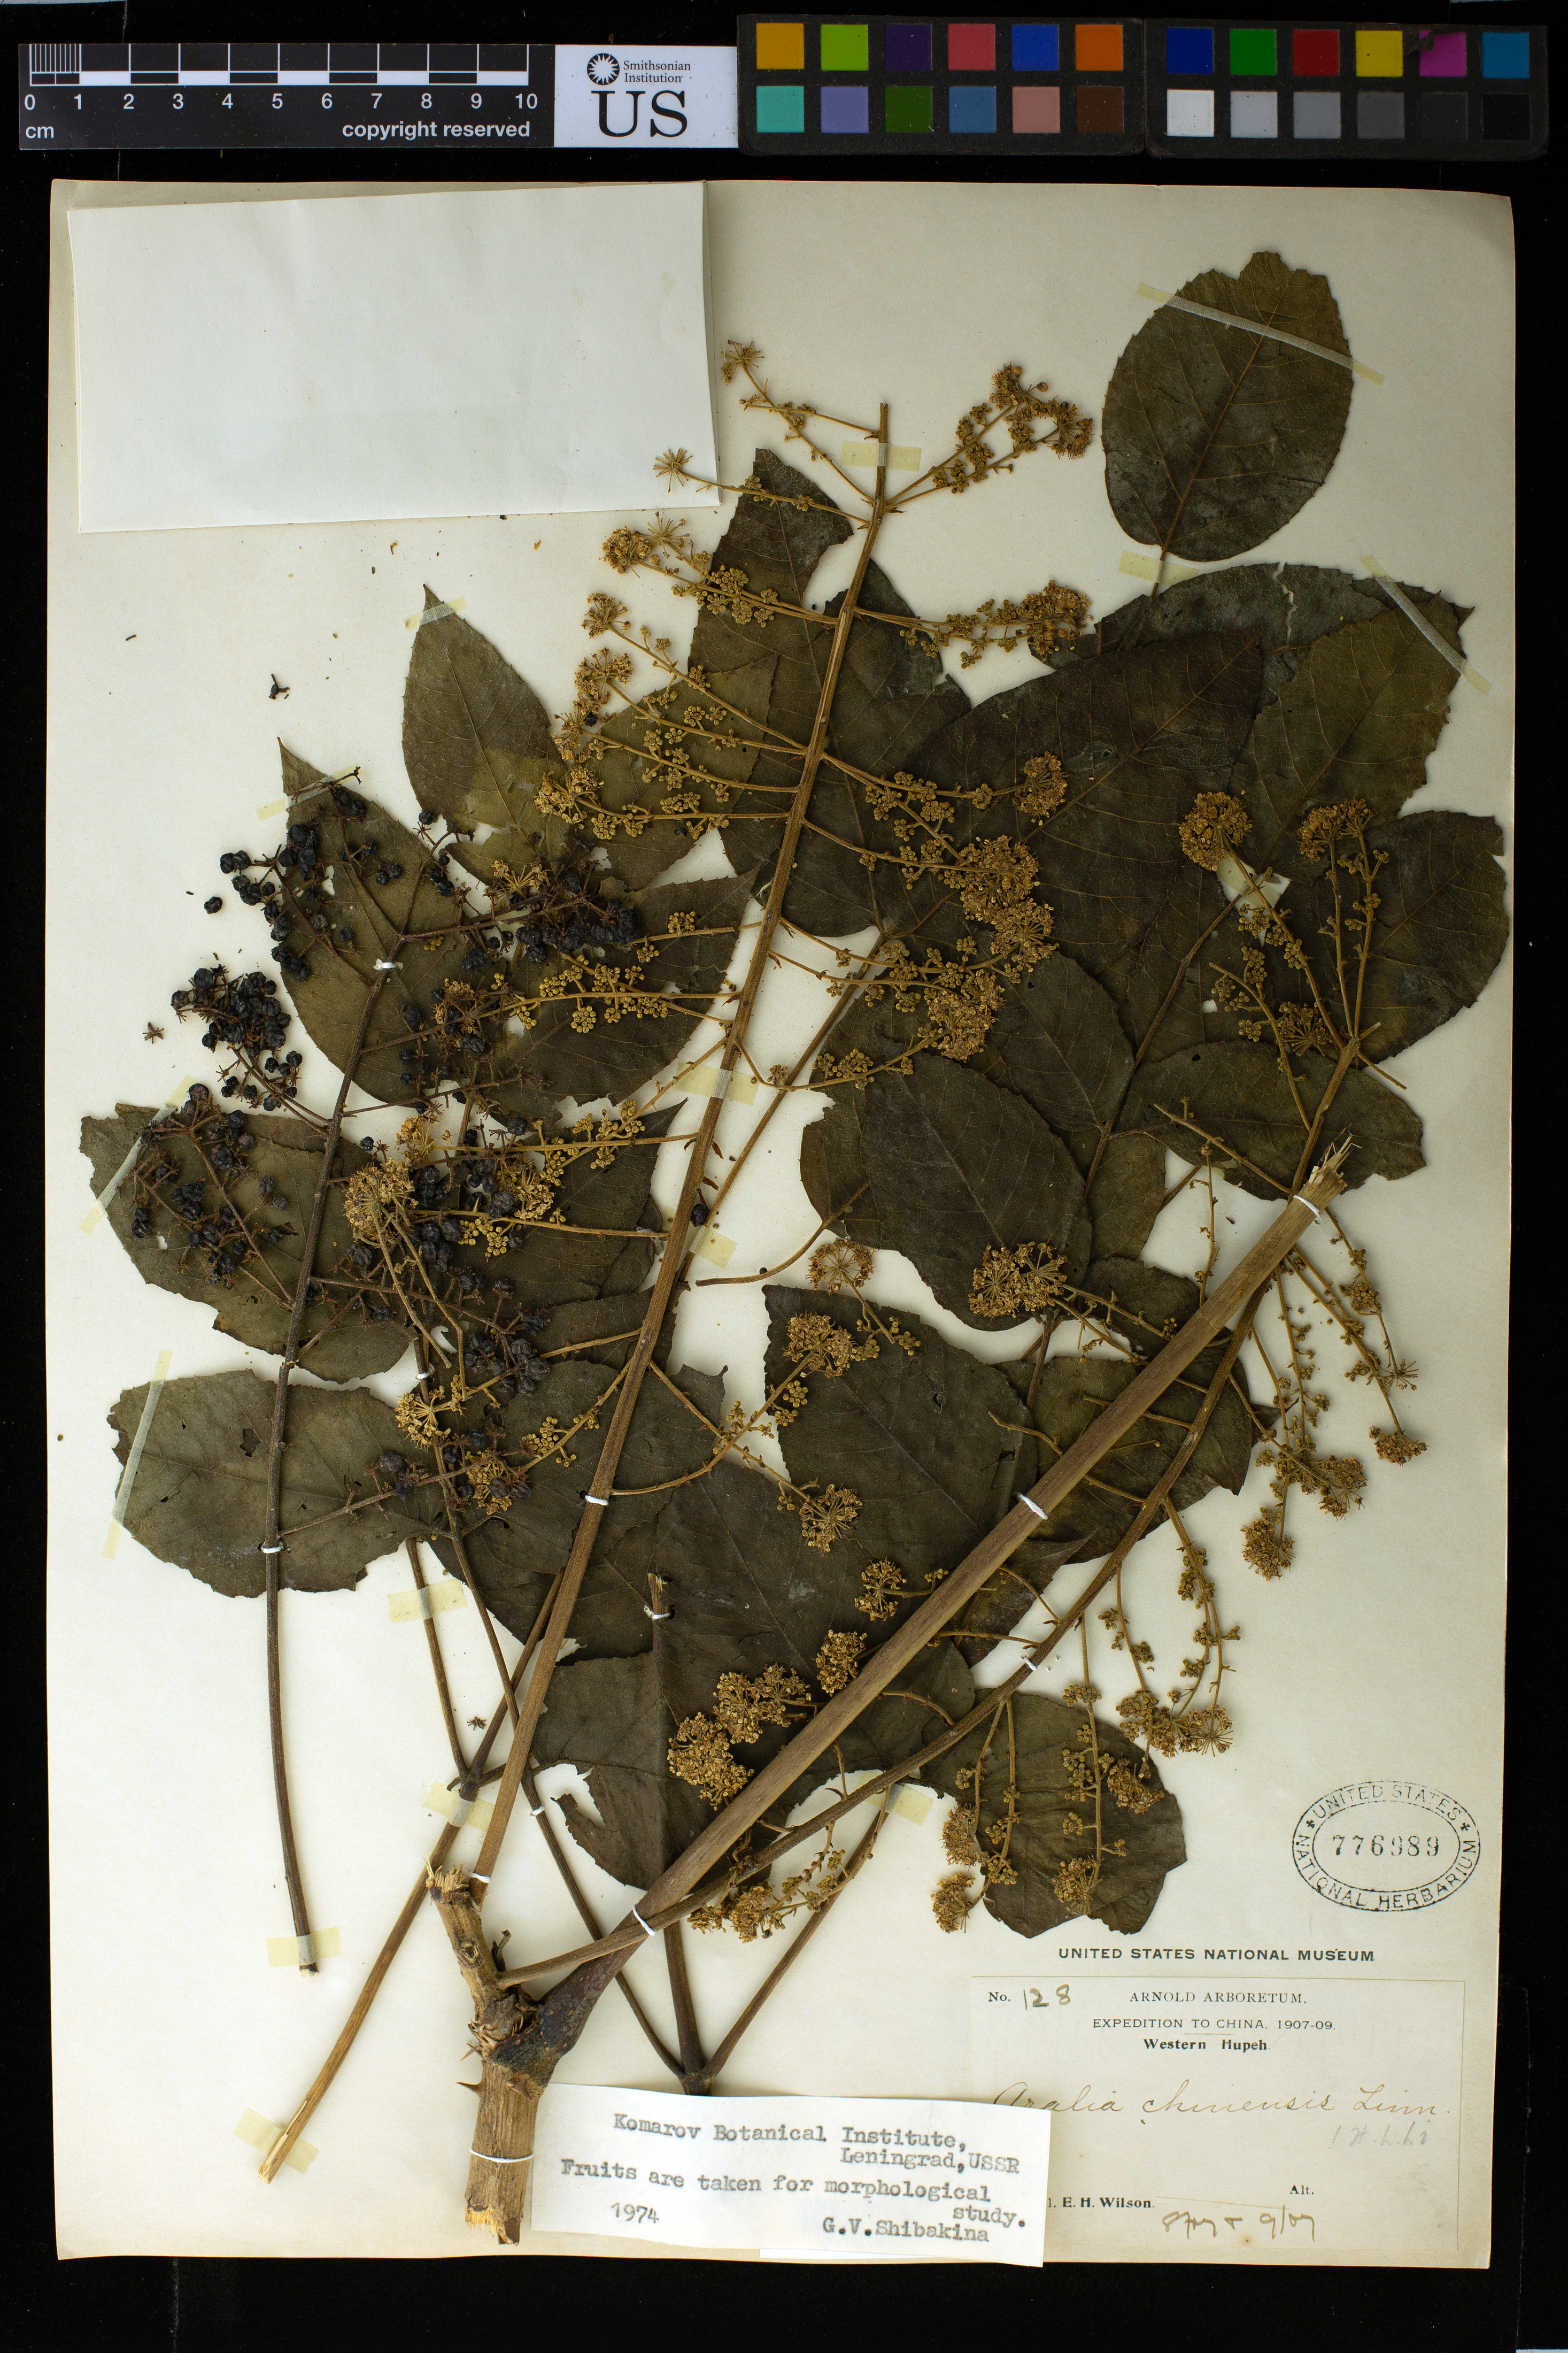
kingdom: Plantae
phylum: Tracheophyta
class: Magnoliopsida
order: Apiales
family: Araliaceae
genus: Aralia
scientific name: Aralia chinensis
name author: L.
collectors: E. H. Wilson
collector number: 128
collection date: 1907-08/1907-09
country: China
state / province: Hubei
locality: Western Hupeh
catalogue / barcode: US 776989